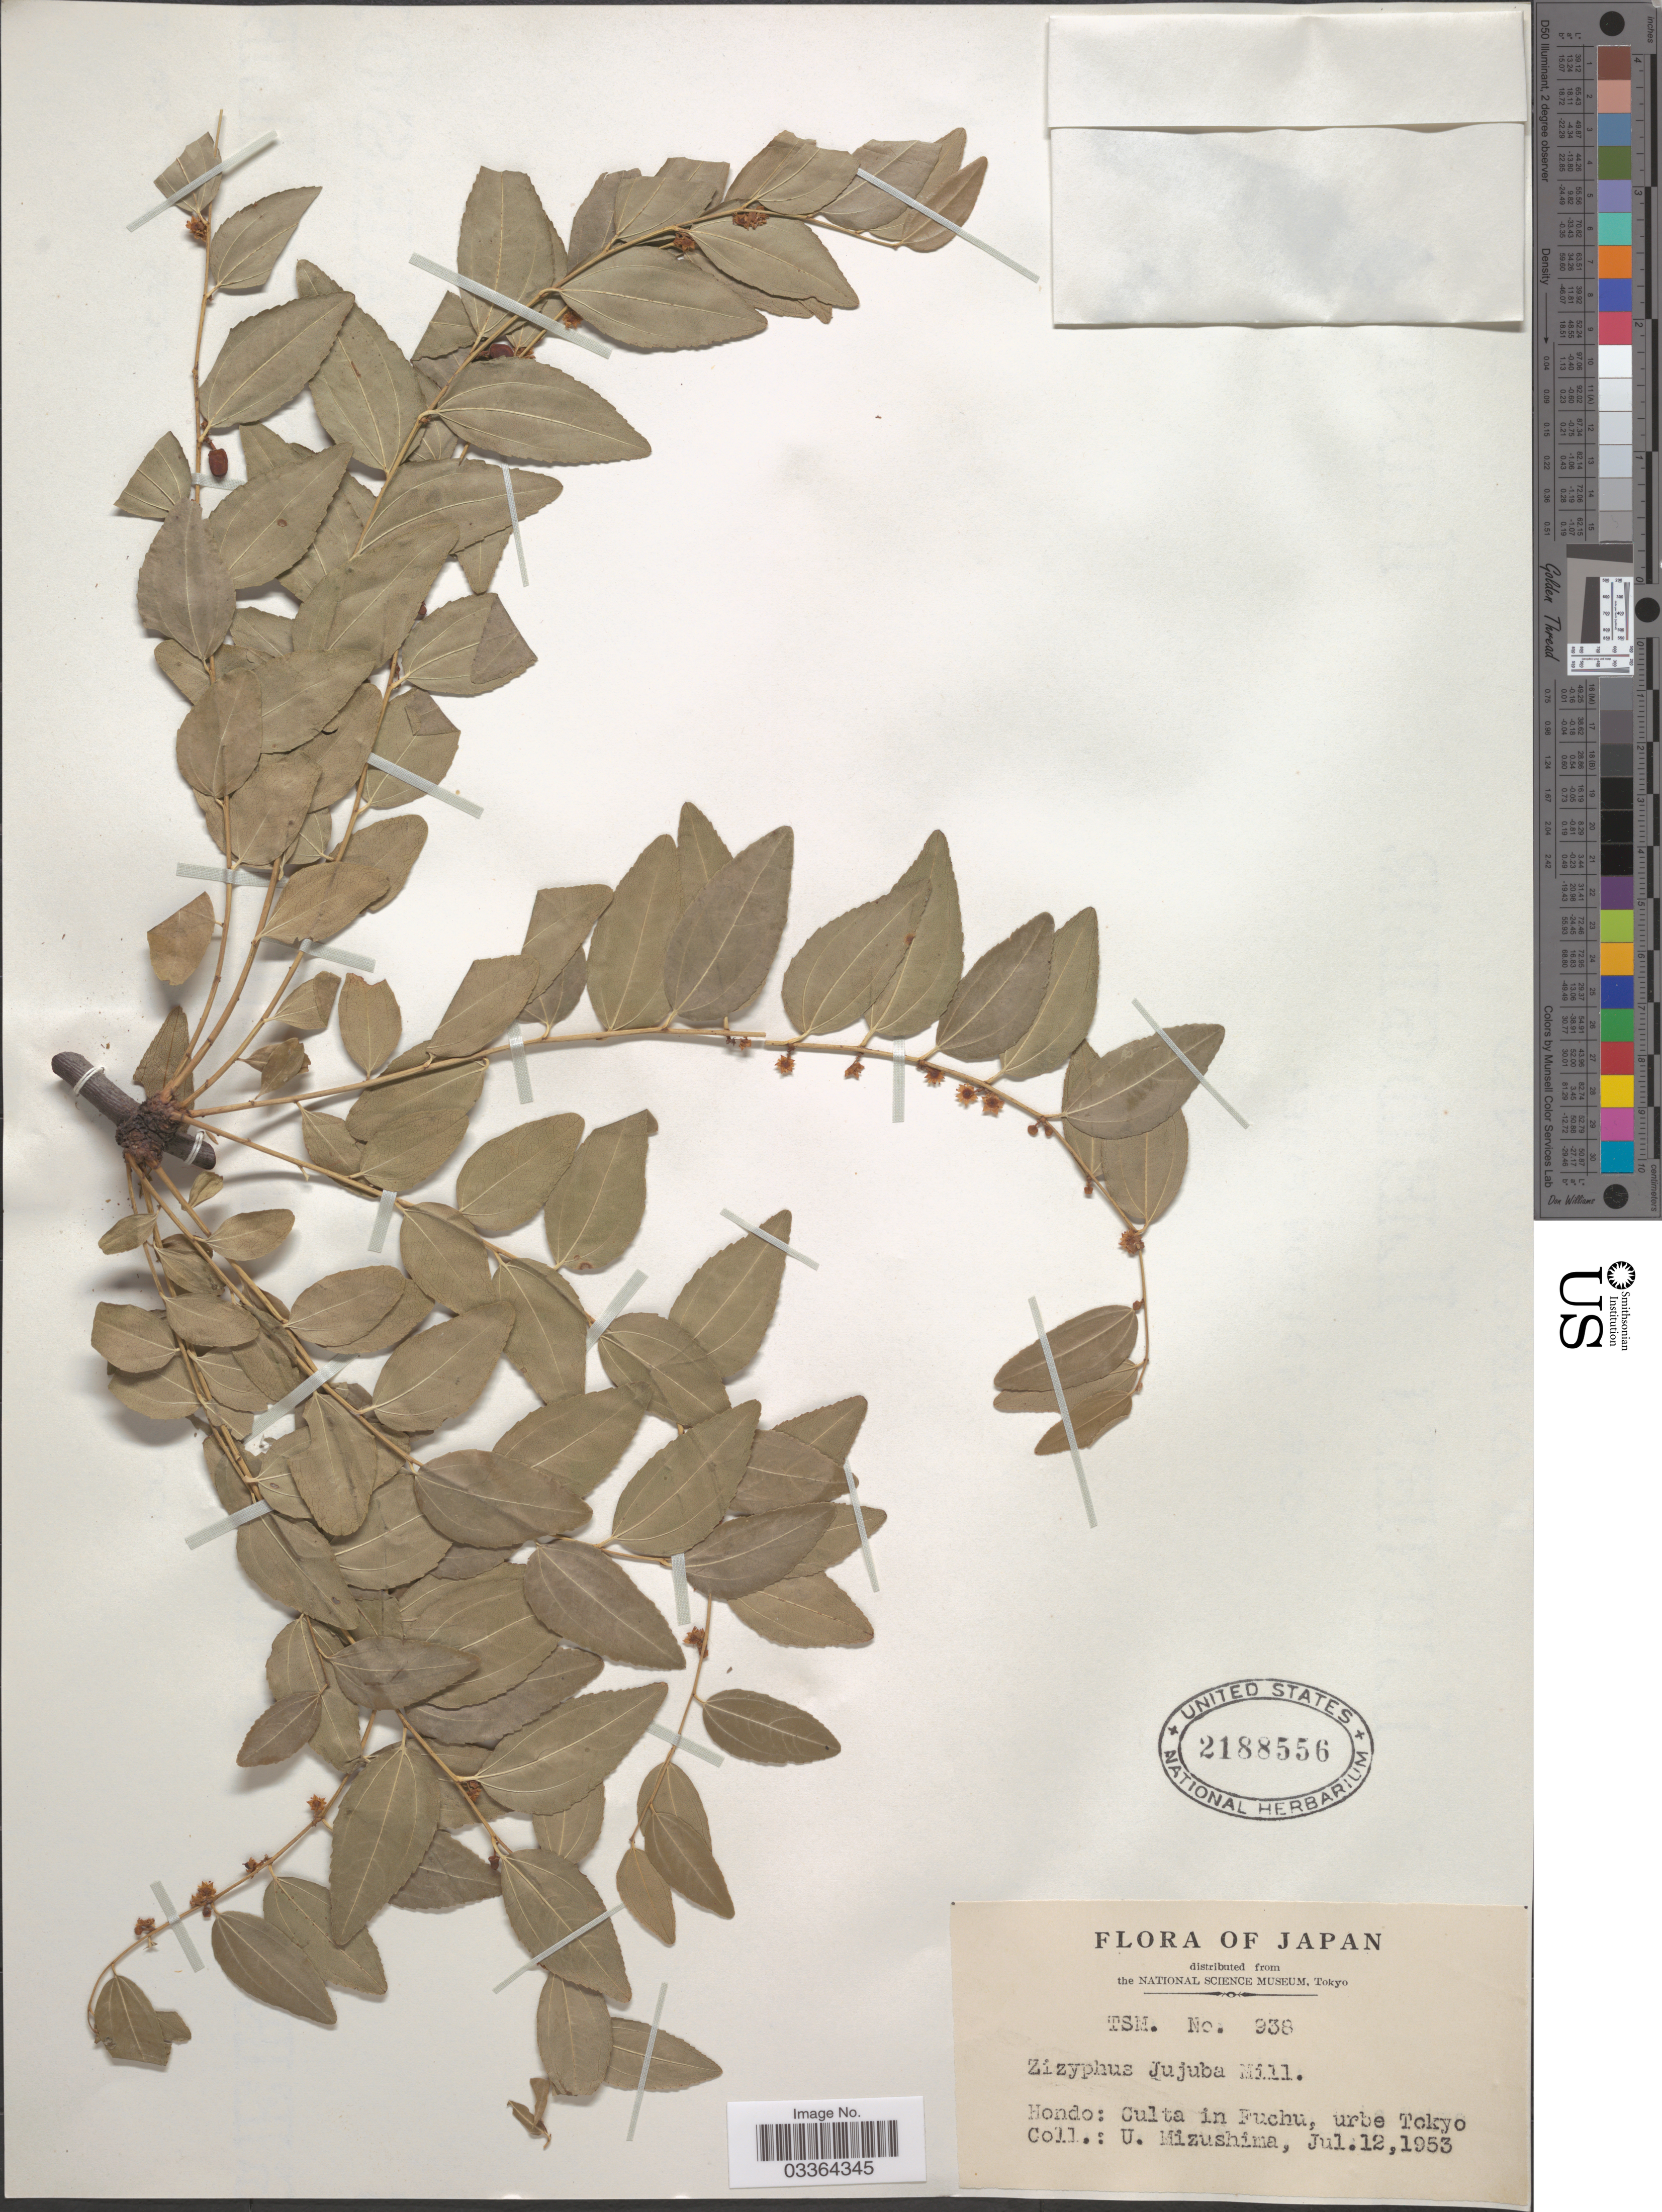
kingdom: Plantae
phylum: Tracheophyta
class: Magnoliopsida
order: Rosales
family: Rhamnaceae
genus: Ziziphus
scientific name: Ziziphus jujuba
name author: Mill.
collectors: U. Mizushima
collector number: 938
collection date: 1953-07-12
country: Japan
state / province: Tokyo, Federal City of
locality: Hondo: Culta in Fuchu, urbe Tokyo.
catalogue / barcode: US 2188556